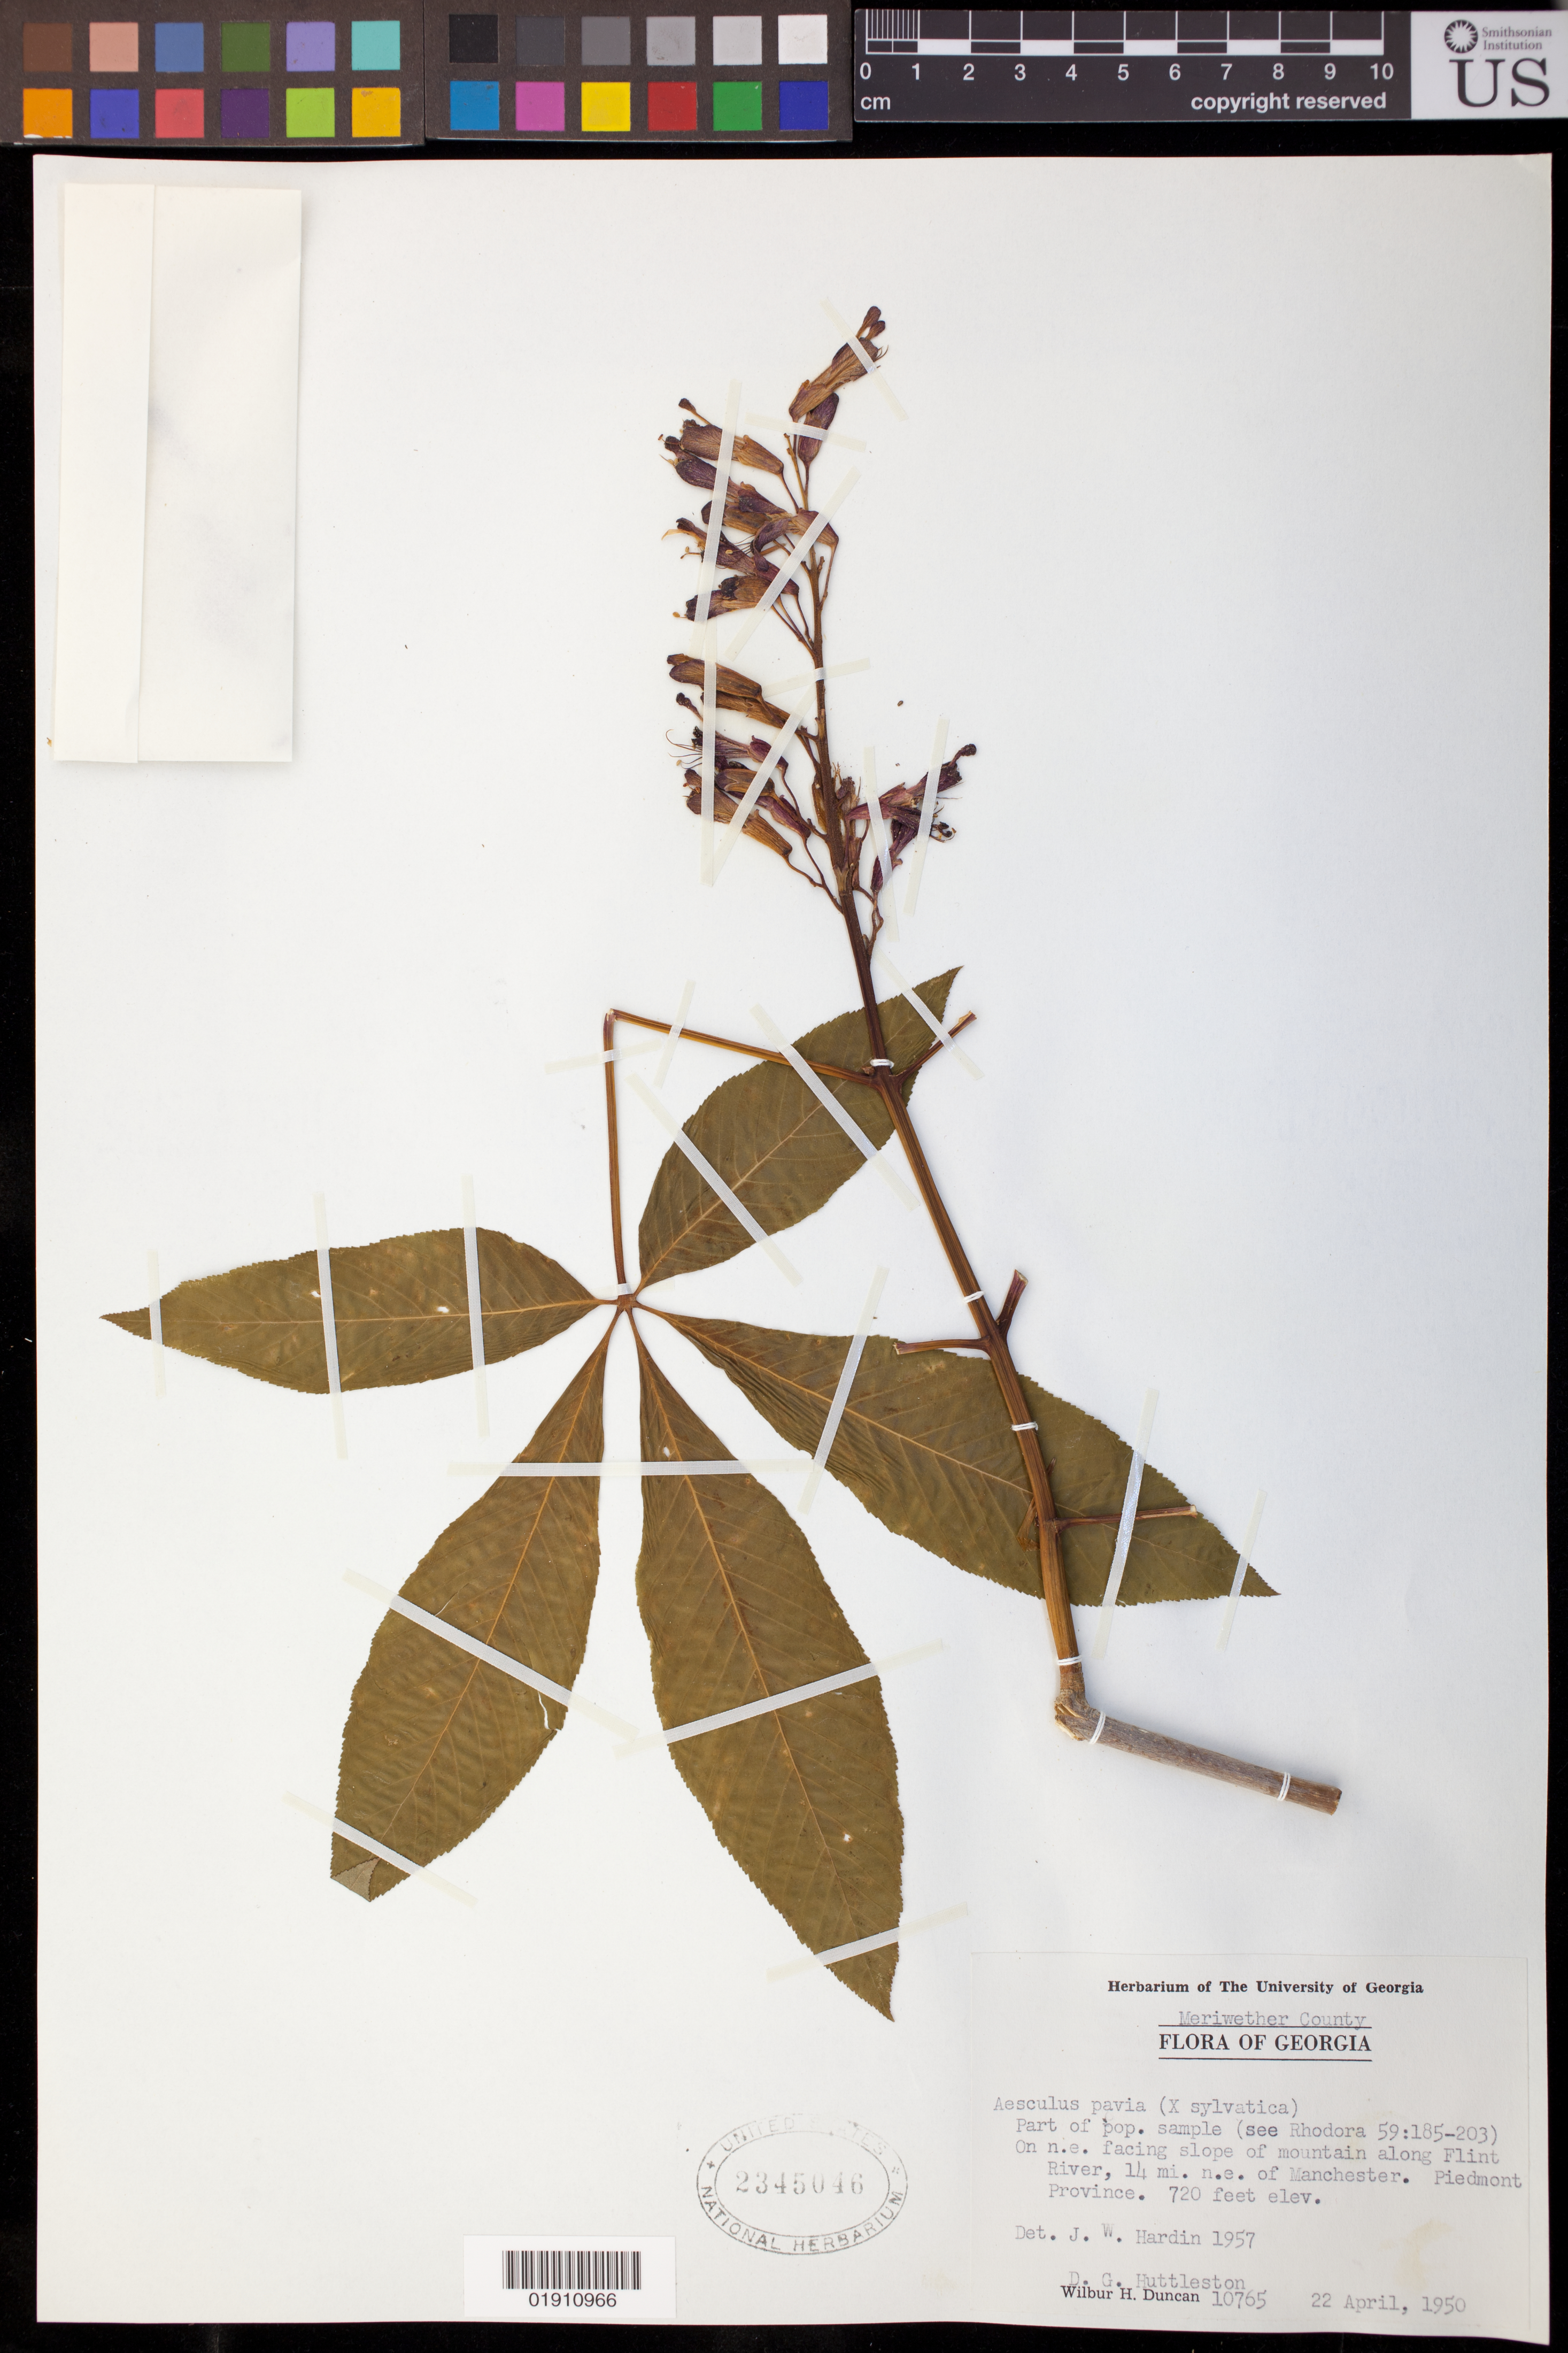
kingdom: Plantae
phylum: Tracheophyta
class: Magnoliopsida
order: Sapindales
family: Sapindaceae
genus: Aesculus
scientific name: Aesculus pavia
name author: L.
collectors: D. G. Huttleston & W. H. Duncan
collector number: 10765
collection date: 1950-04-22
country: United States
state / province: Georgia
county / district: Meriwether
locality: On n.e. facing slope of mountain along Flint River, 14 mi. n.e. of Manchester. Piedmont Province.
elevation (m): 219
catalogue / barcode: US 2345046